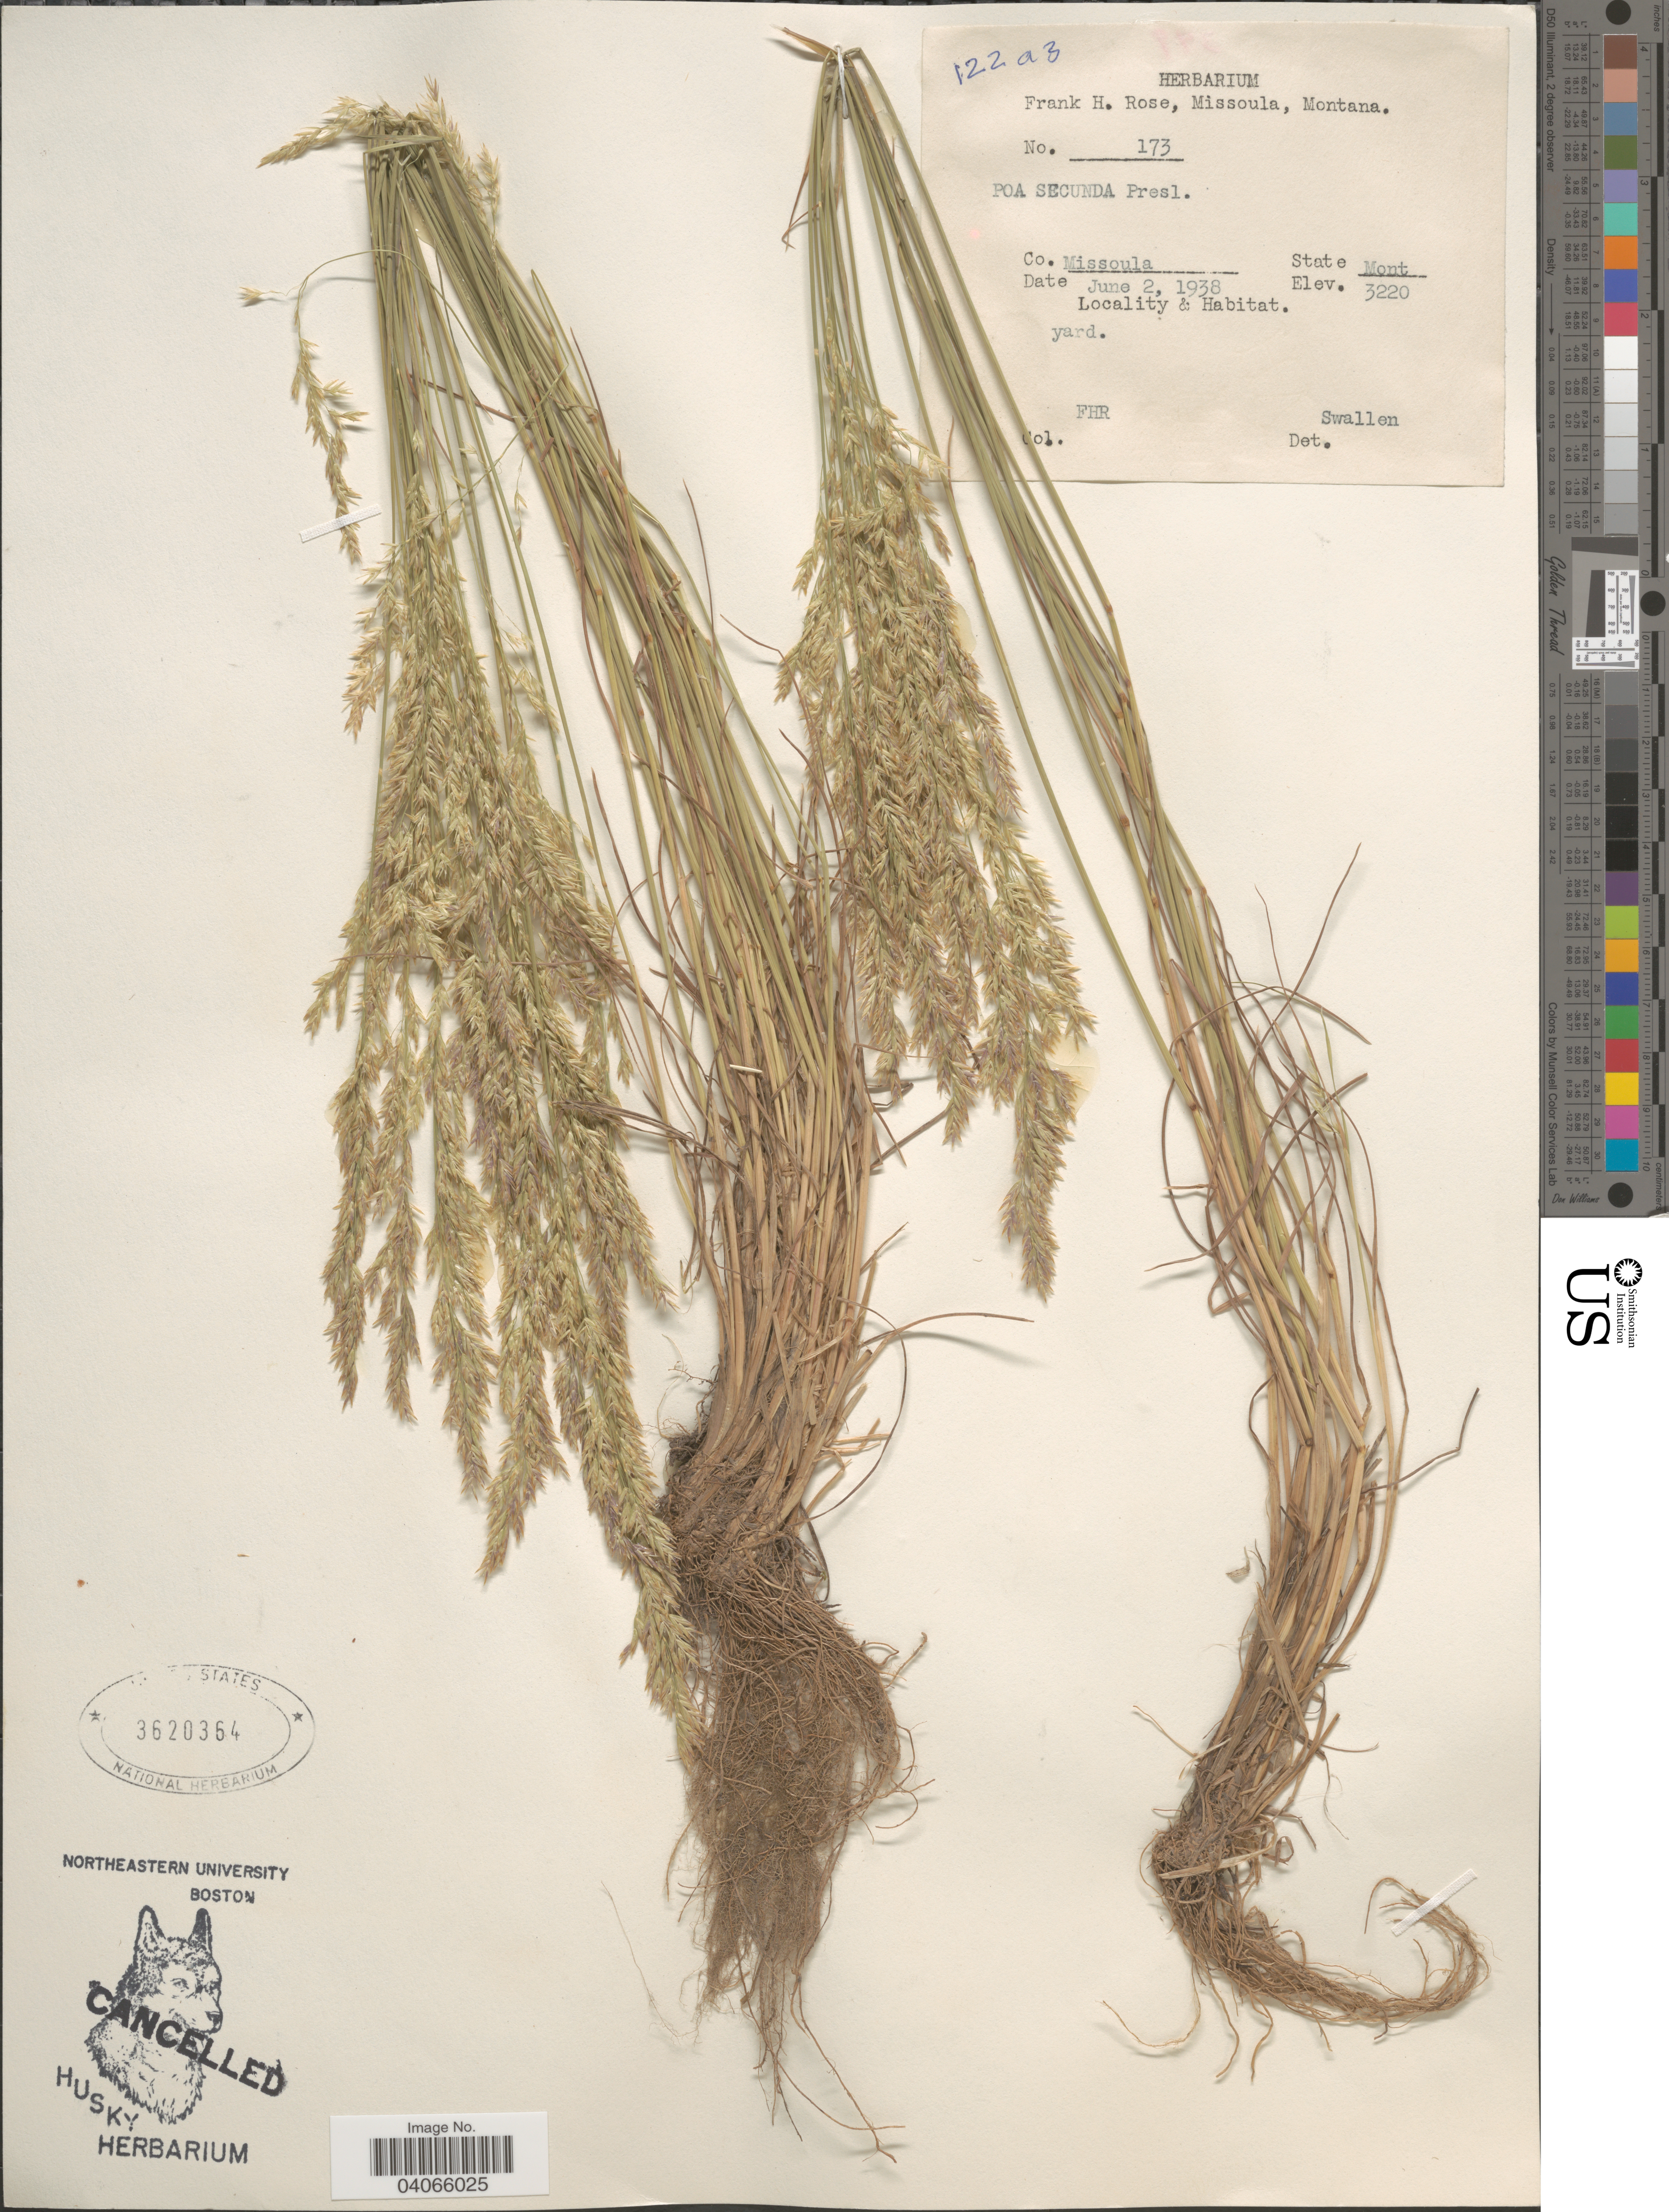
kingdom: Plantae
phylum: Tracheophyta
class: Liliopsida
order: Poales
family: Poaceae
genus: Poa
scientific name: Poa secunda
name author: J. Presl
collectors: F. H. Rose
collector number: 173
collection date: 1938-06-02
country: United States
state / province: Montana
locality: Co. Missoula. Yard.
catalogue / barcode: US 3620364